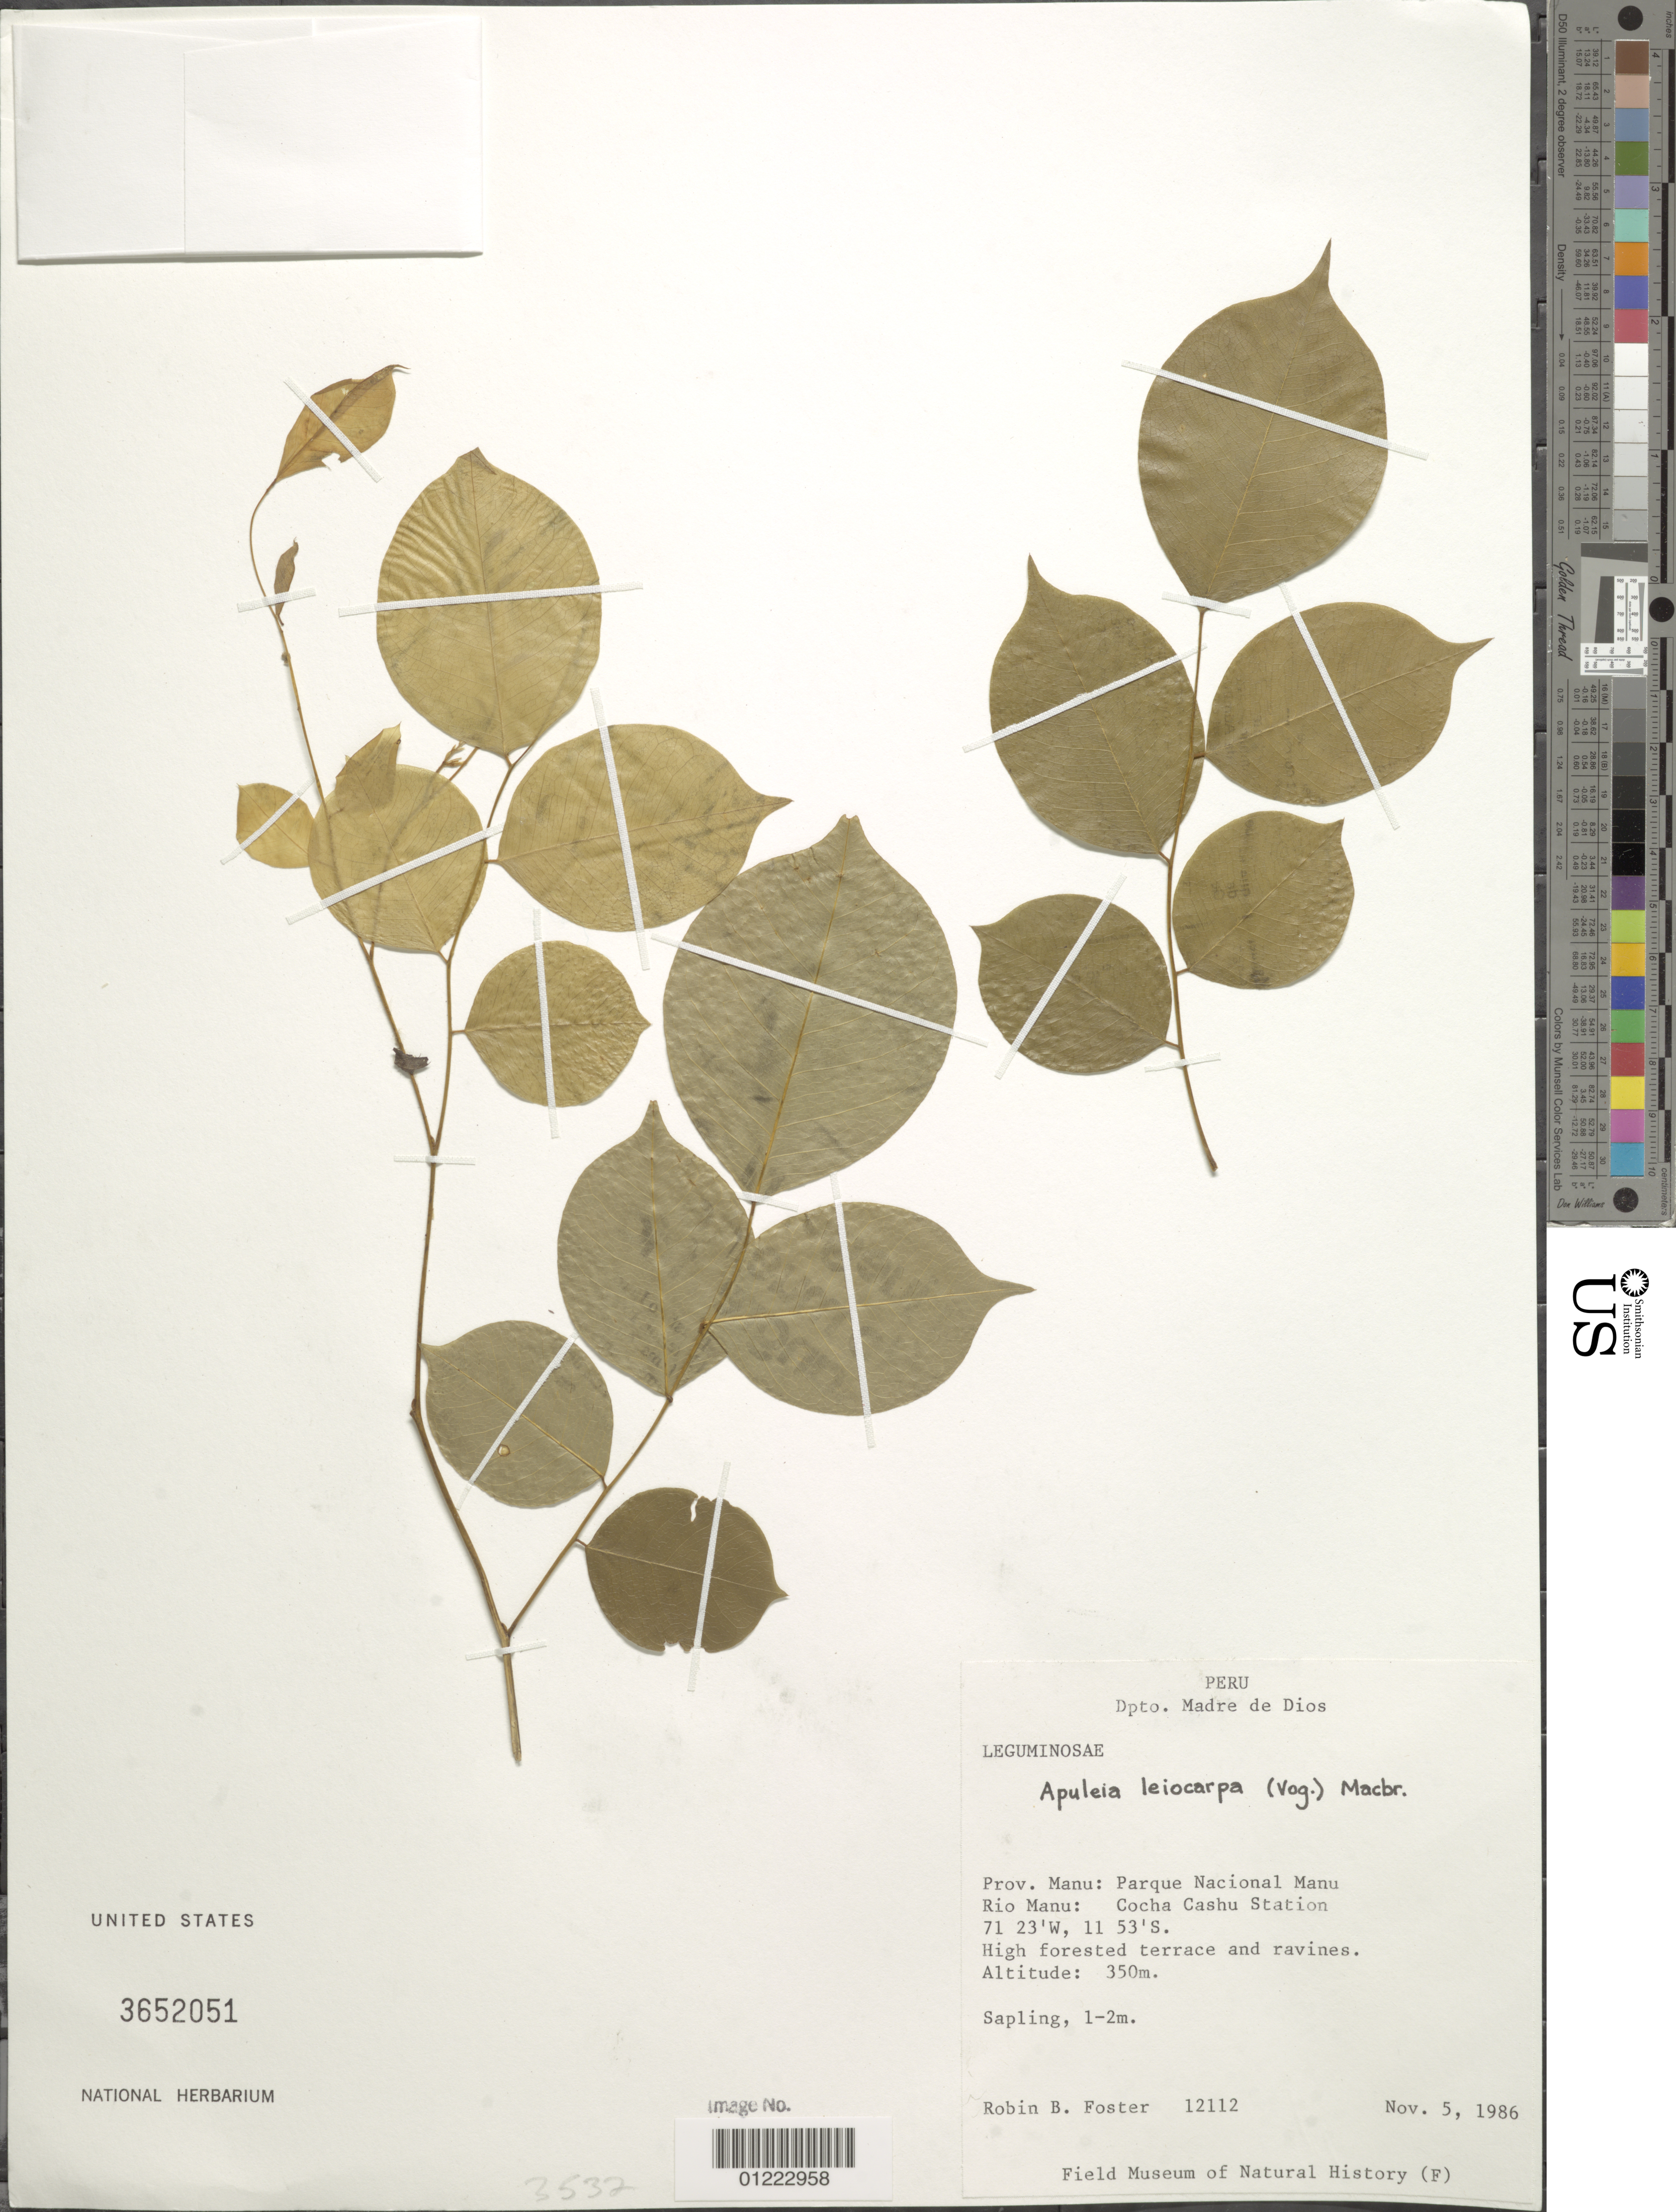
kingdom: Plantae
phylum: Tracheophyta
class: Magnoliopsida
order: Fabales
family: Fabaceae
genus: Apuleia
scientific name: Apuleia leiocarpa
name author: (Vogel) J.F. Macbr.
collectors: R. B. Foster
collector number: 12112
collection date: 1986-11-05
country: Peru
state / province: Madre de Dios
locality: Prov. Manu: Parque Nacional Manu Rio Manu: Cocha Cashu Station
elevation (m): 350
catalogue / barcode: US 3652051